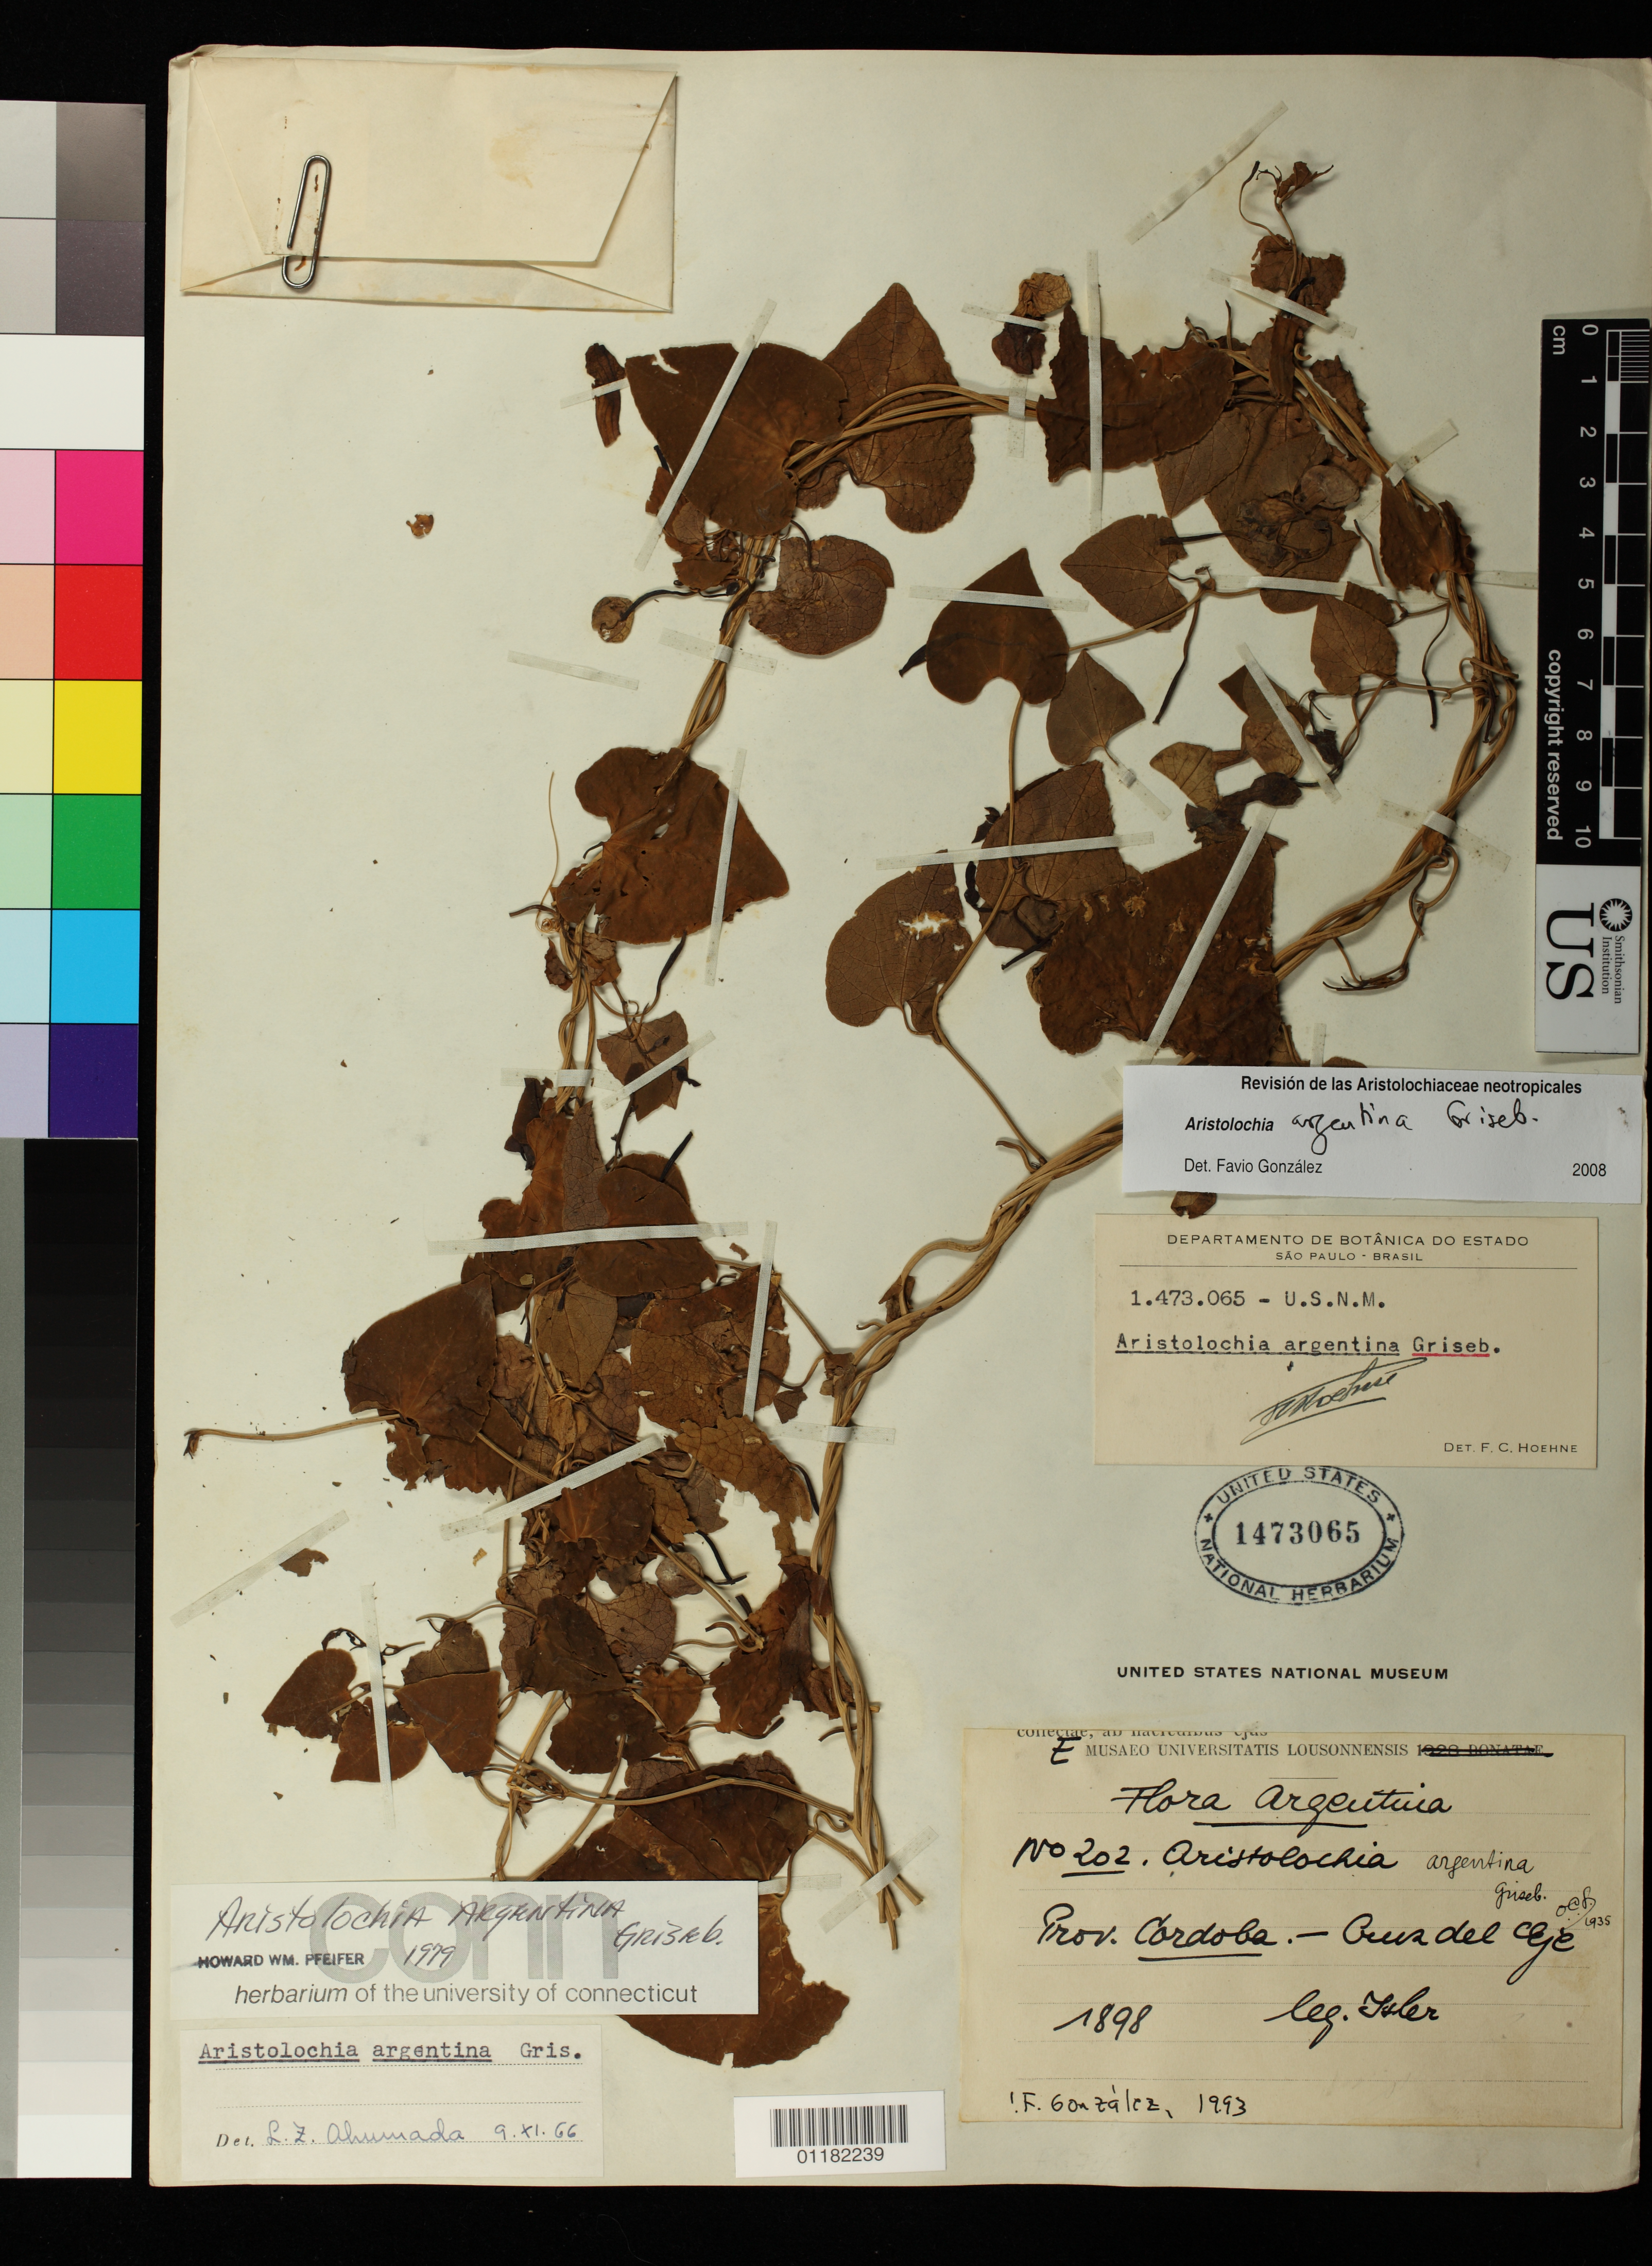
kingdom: Plantae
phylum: Tracheophyta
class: Magnoliopsida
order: Piperales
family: Aristolochiaceae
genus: Aristolochia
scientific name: Aristolochia argentina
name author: Griseb.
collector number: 202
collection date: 1898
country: Argentina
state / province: Córdoba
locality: Cruz del Eje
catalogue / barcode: US 1473065